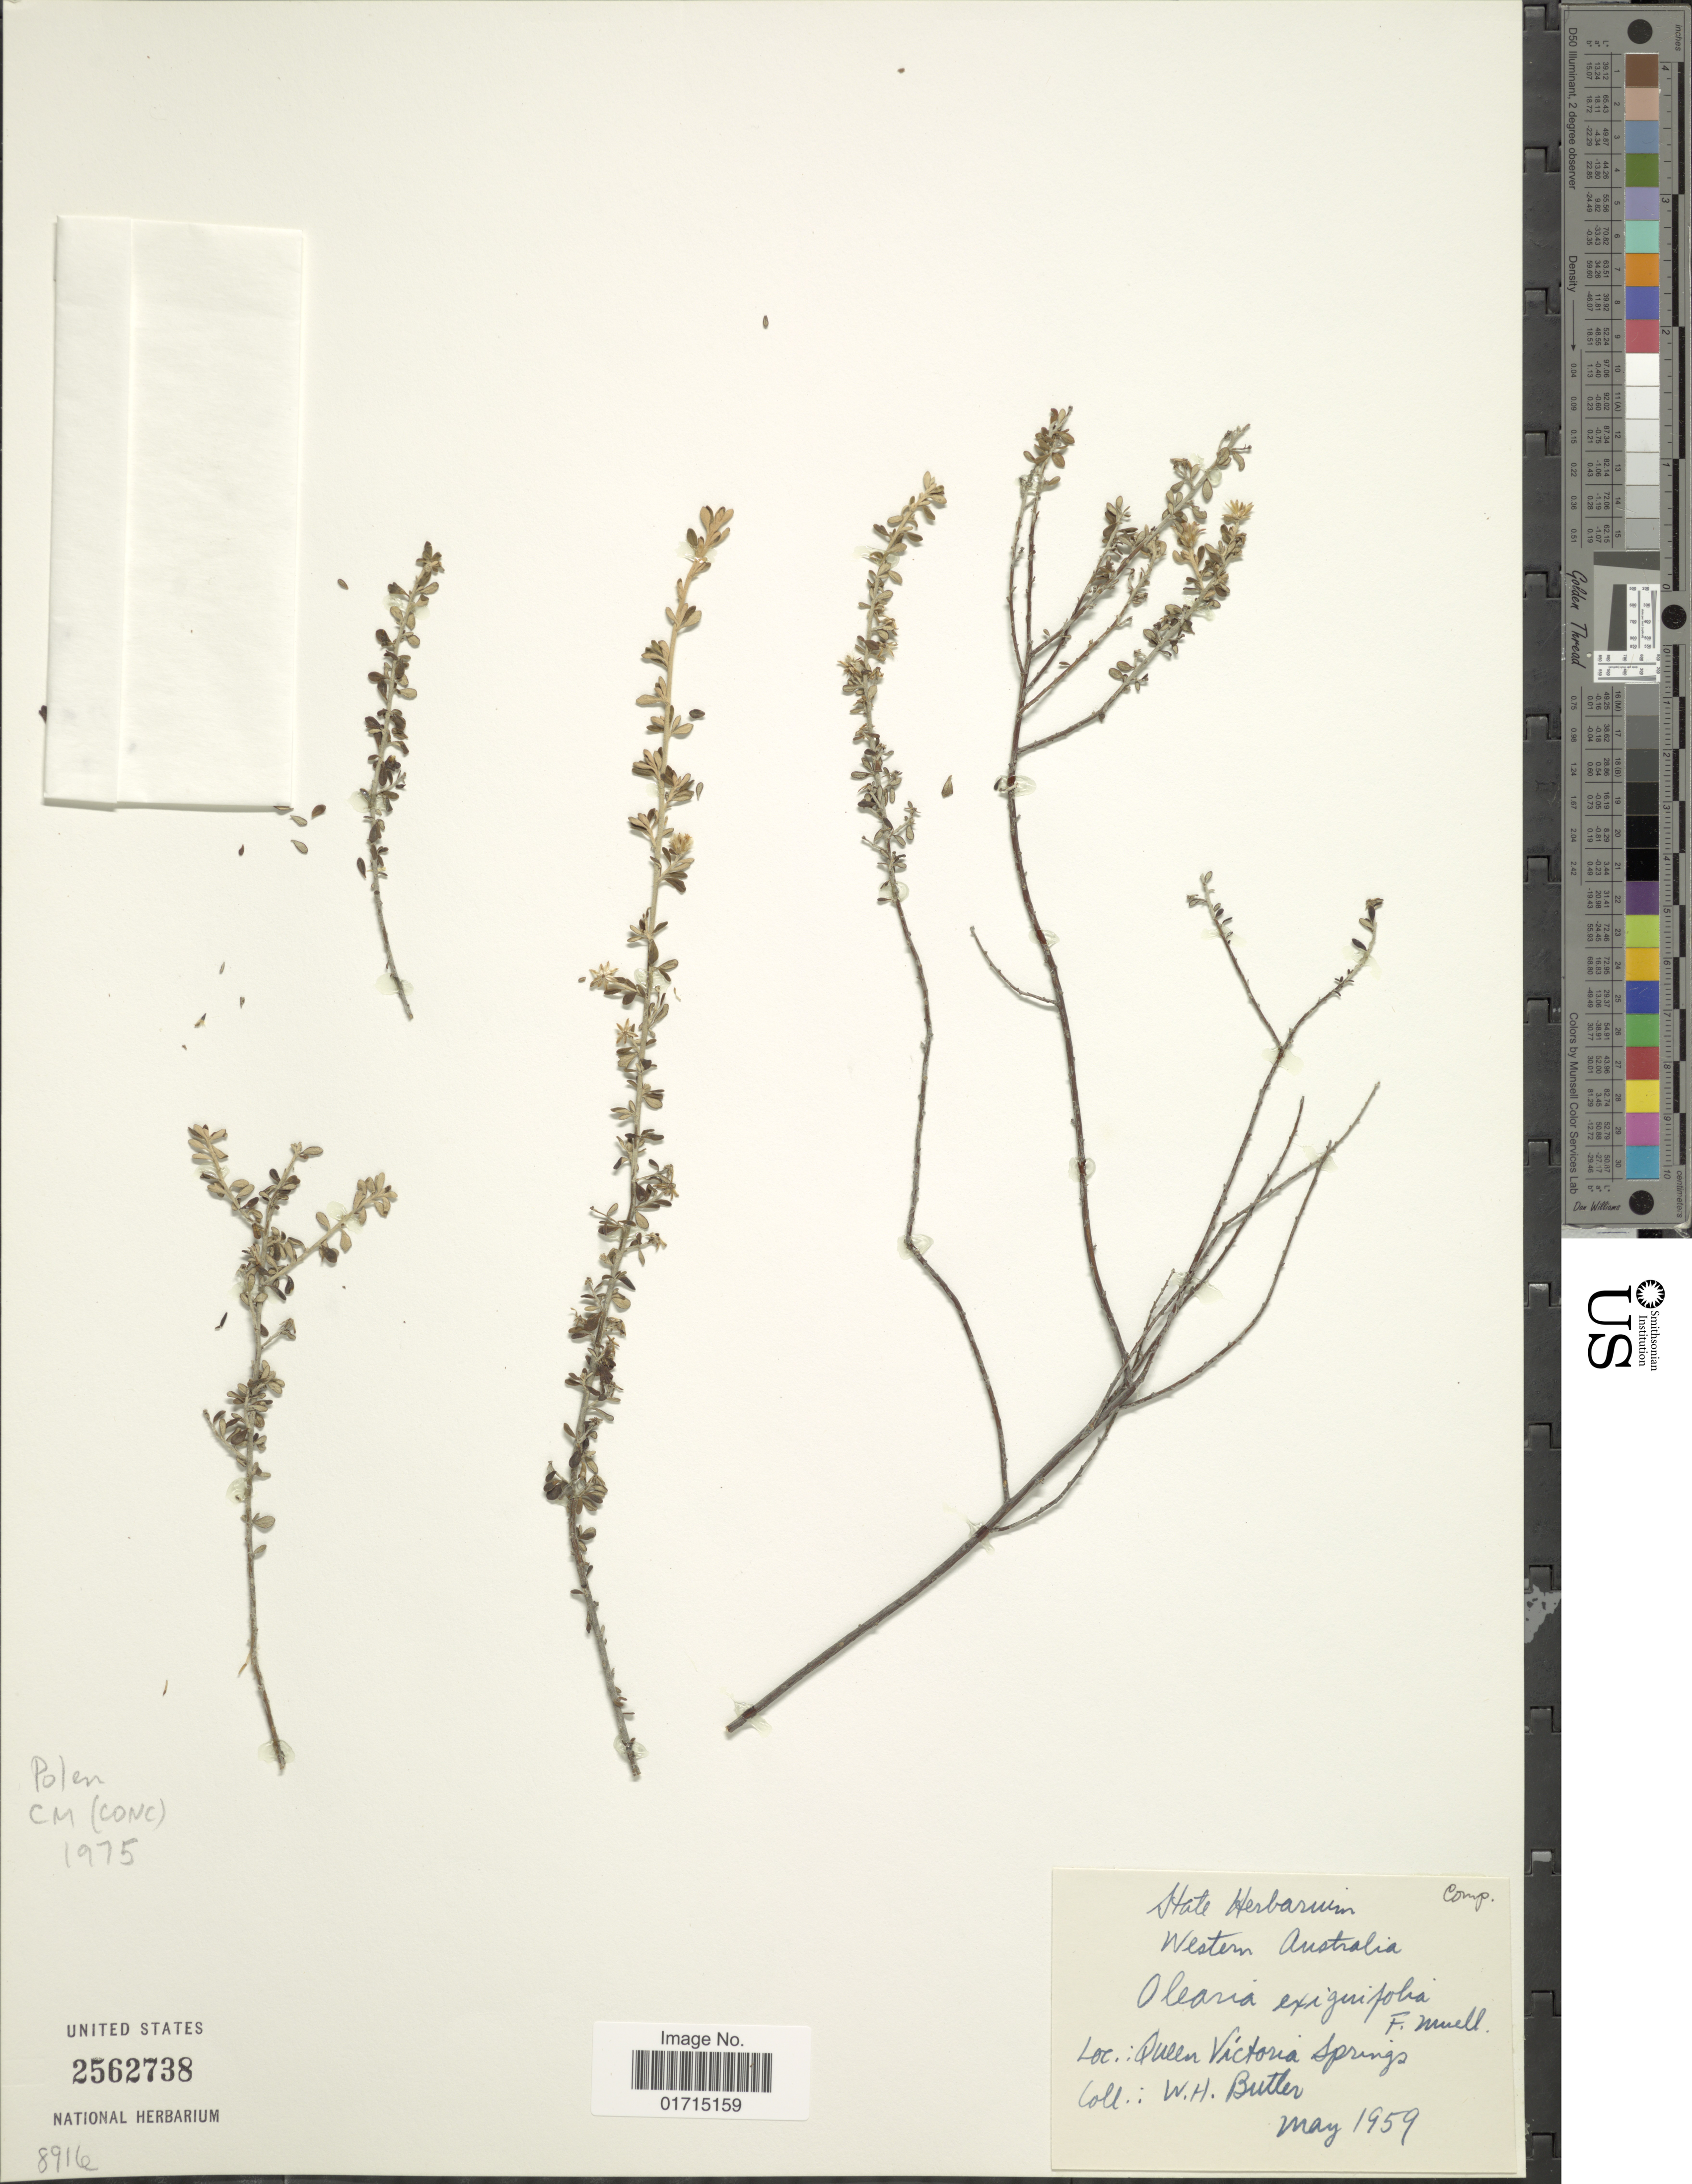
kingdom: Plantae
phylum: Tracheophyta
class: Magnoliopsida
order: Asterales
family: Asteraceae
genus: Olearia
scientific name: Olearia exiguifolia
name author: F. Muell.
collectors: W. Butler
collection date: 1959-05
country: Australia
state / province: Western Australia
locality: Western Australia. Queen Victoria springs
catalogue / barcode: US 2562738